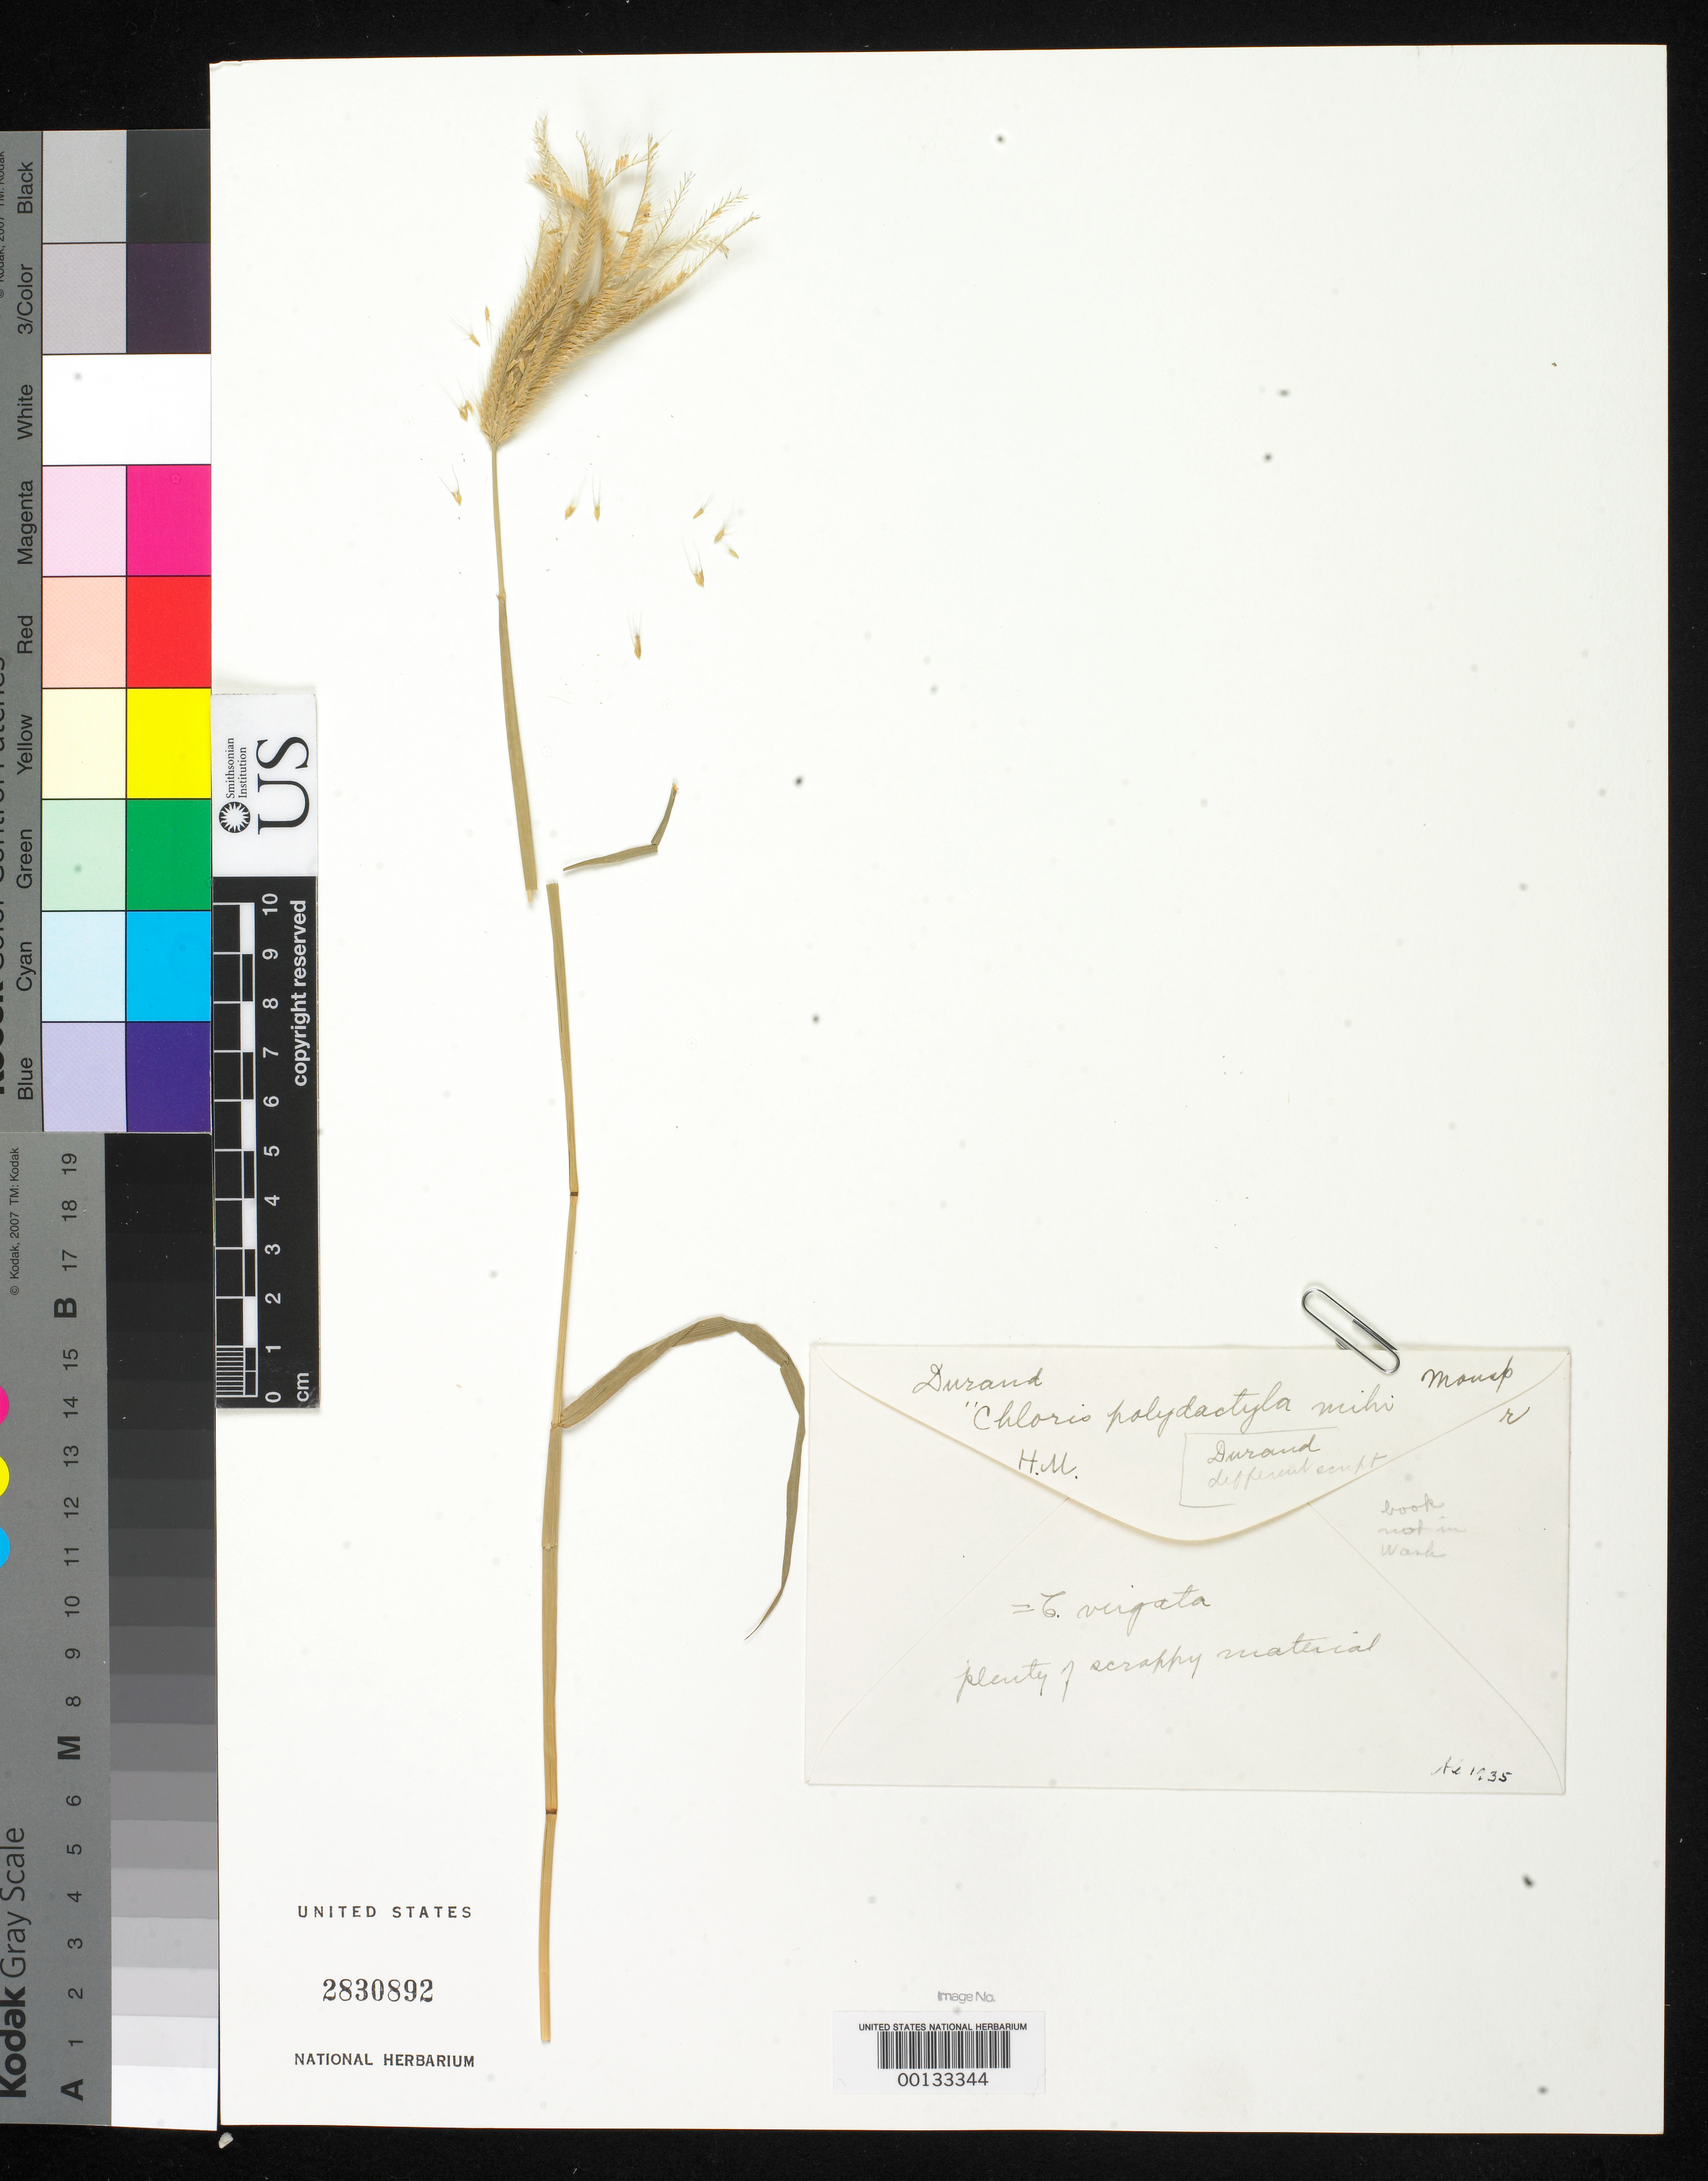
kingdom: Plantae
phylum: Tracheophyta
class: Liliopsida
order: Poales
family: Poaceae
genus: Chloris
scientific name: Chloris polydactyla P. Durand, nom. illeg.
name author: P. Durand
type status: Type Fragment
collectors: Ex herb. Durand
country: Philippines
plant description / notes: ex herb. Durand? No collection data on label, but according to Tropicos, this type collection is from the Philippines (previously recorded as "America")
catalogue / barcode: US 2830892